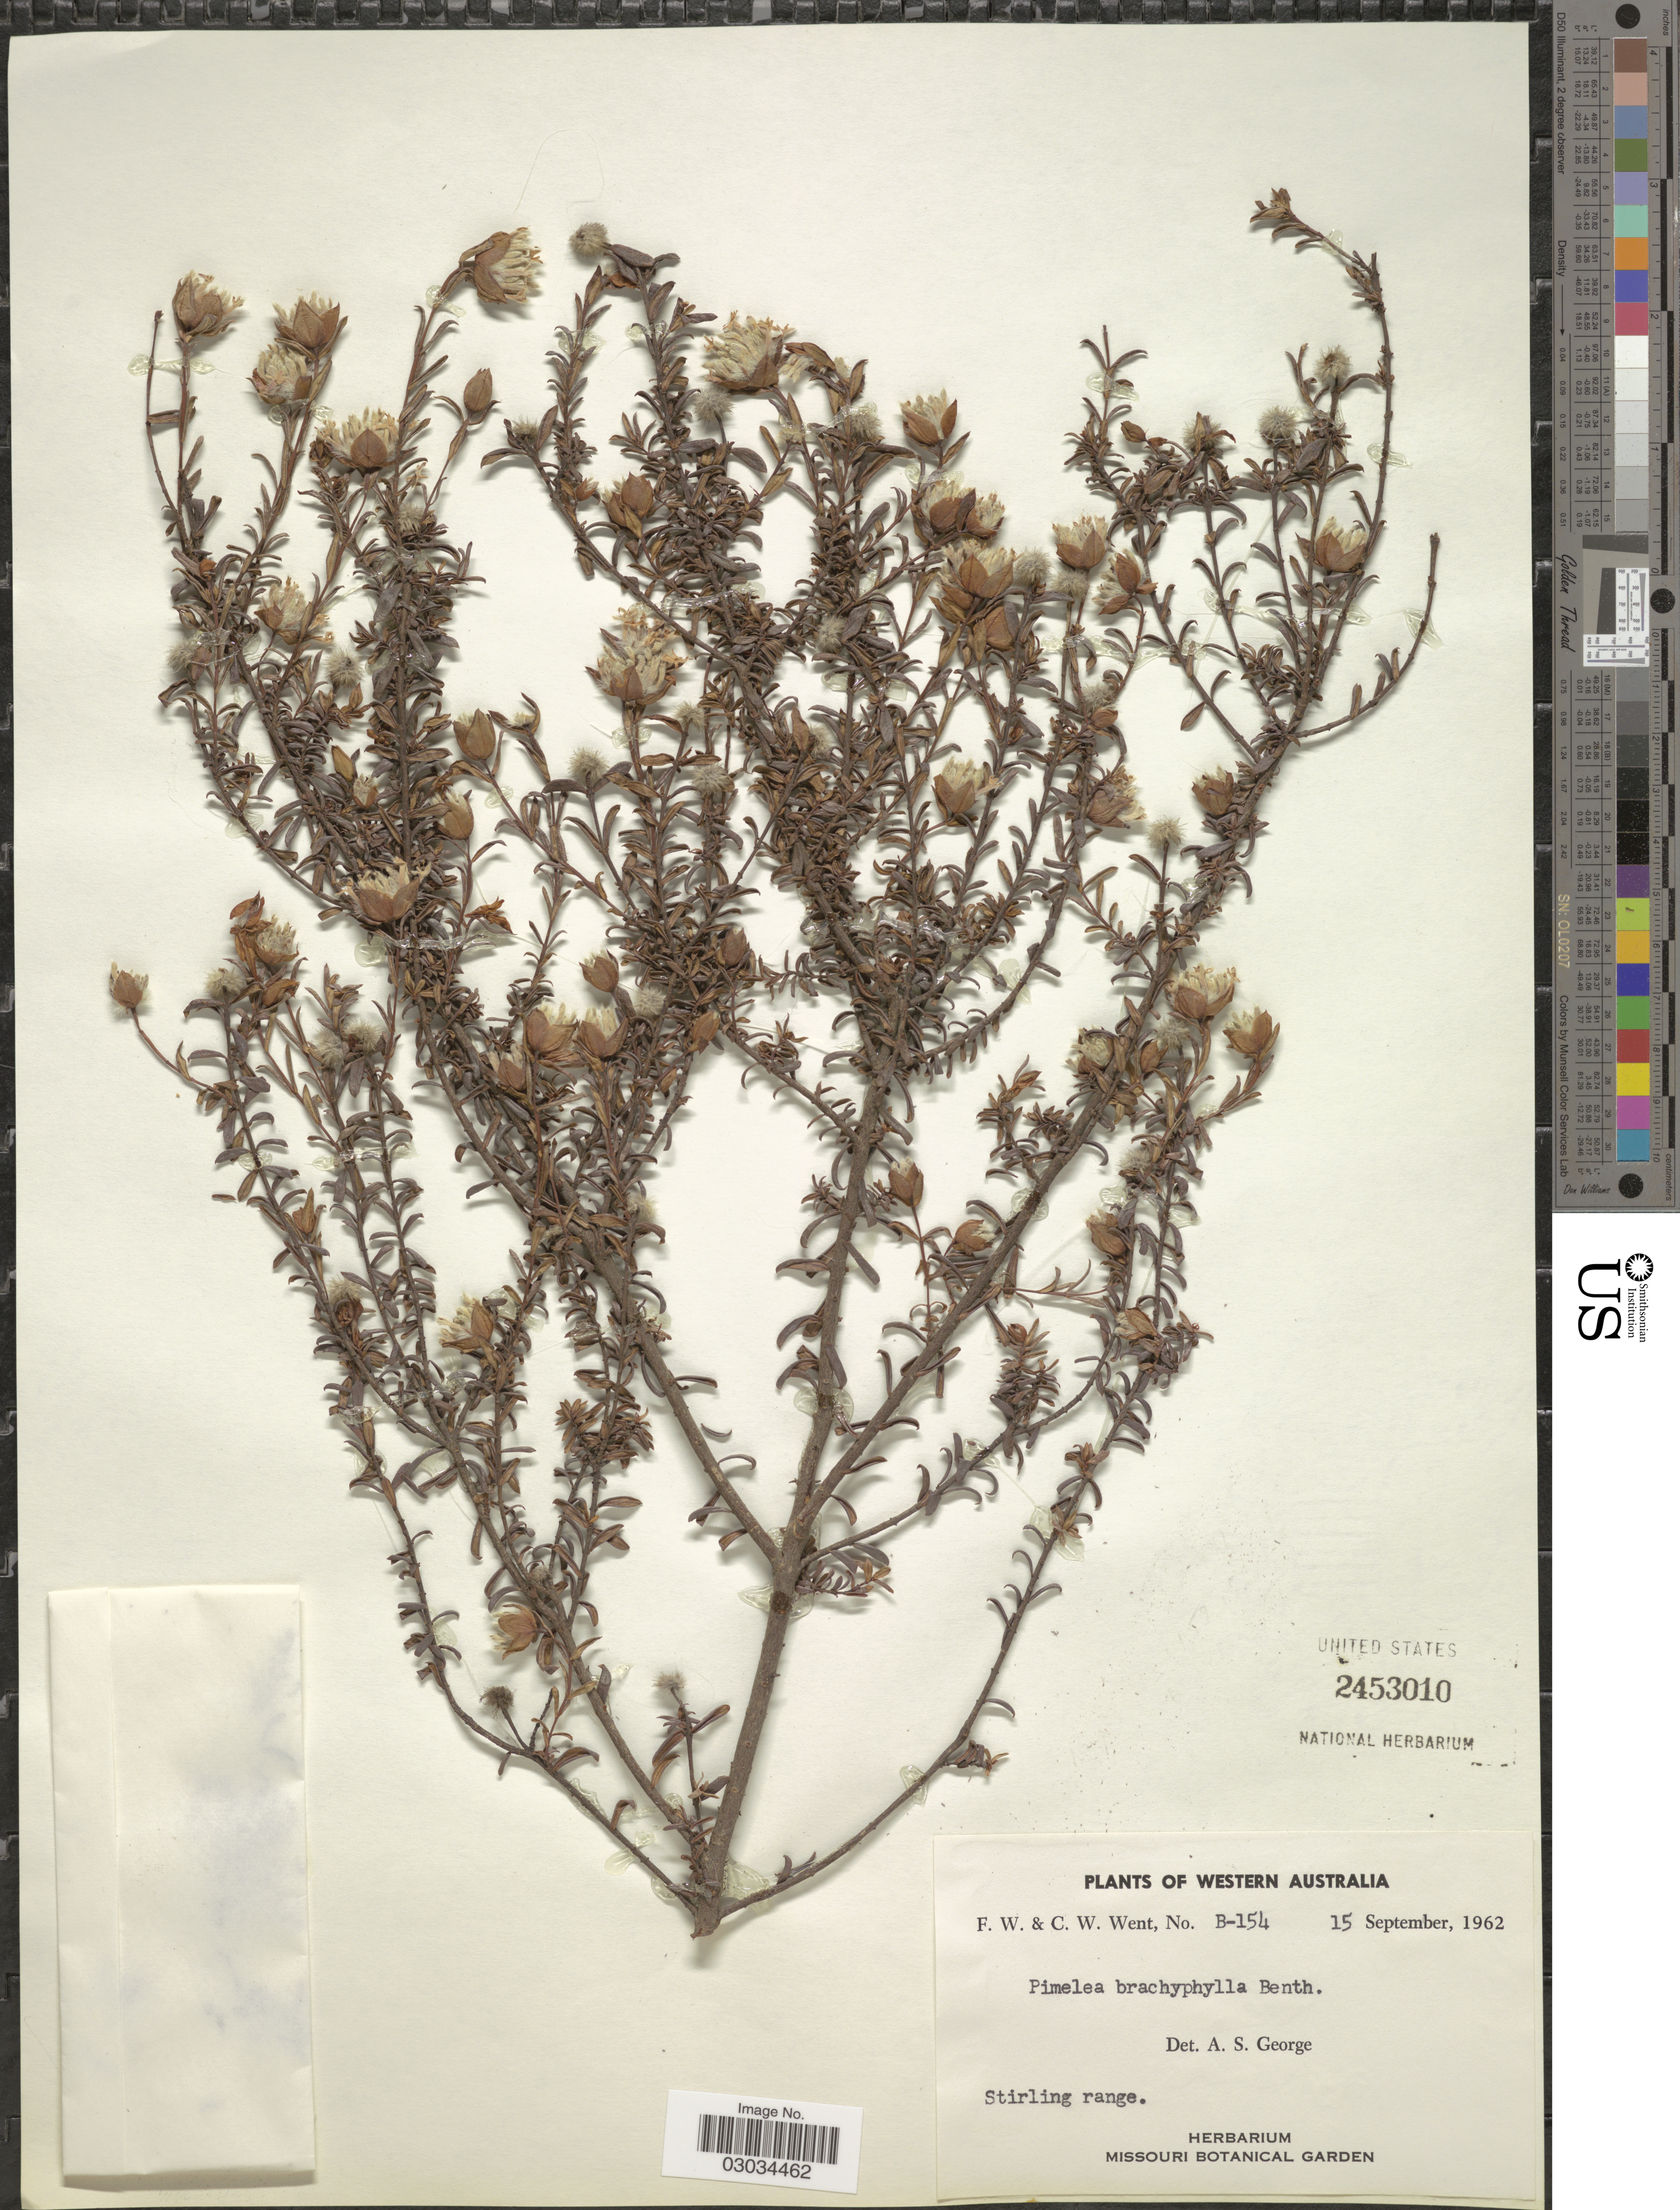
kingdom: Plantae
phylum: Tracheophyta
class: Magnoliopsida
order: Malvales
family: Thymelaeaceae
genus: Pimelea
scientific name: Pimelea brachyphylla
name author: Threlfall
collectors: F. W. Went & C. W. Went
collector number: B-154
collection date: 1962-09-15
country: Australia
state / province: Western Australia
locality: Western Australia. Stirling range.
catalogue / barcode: US 2453010